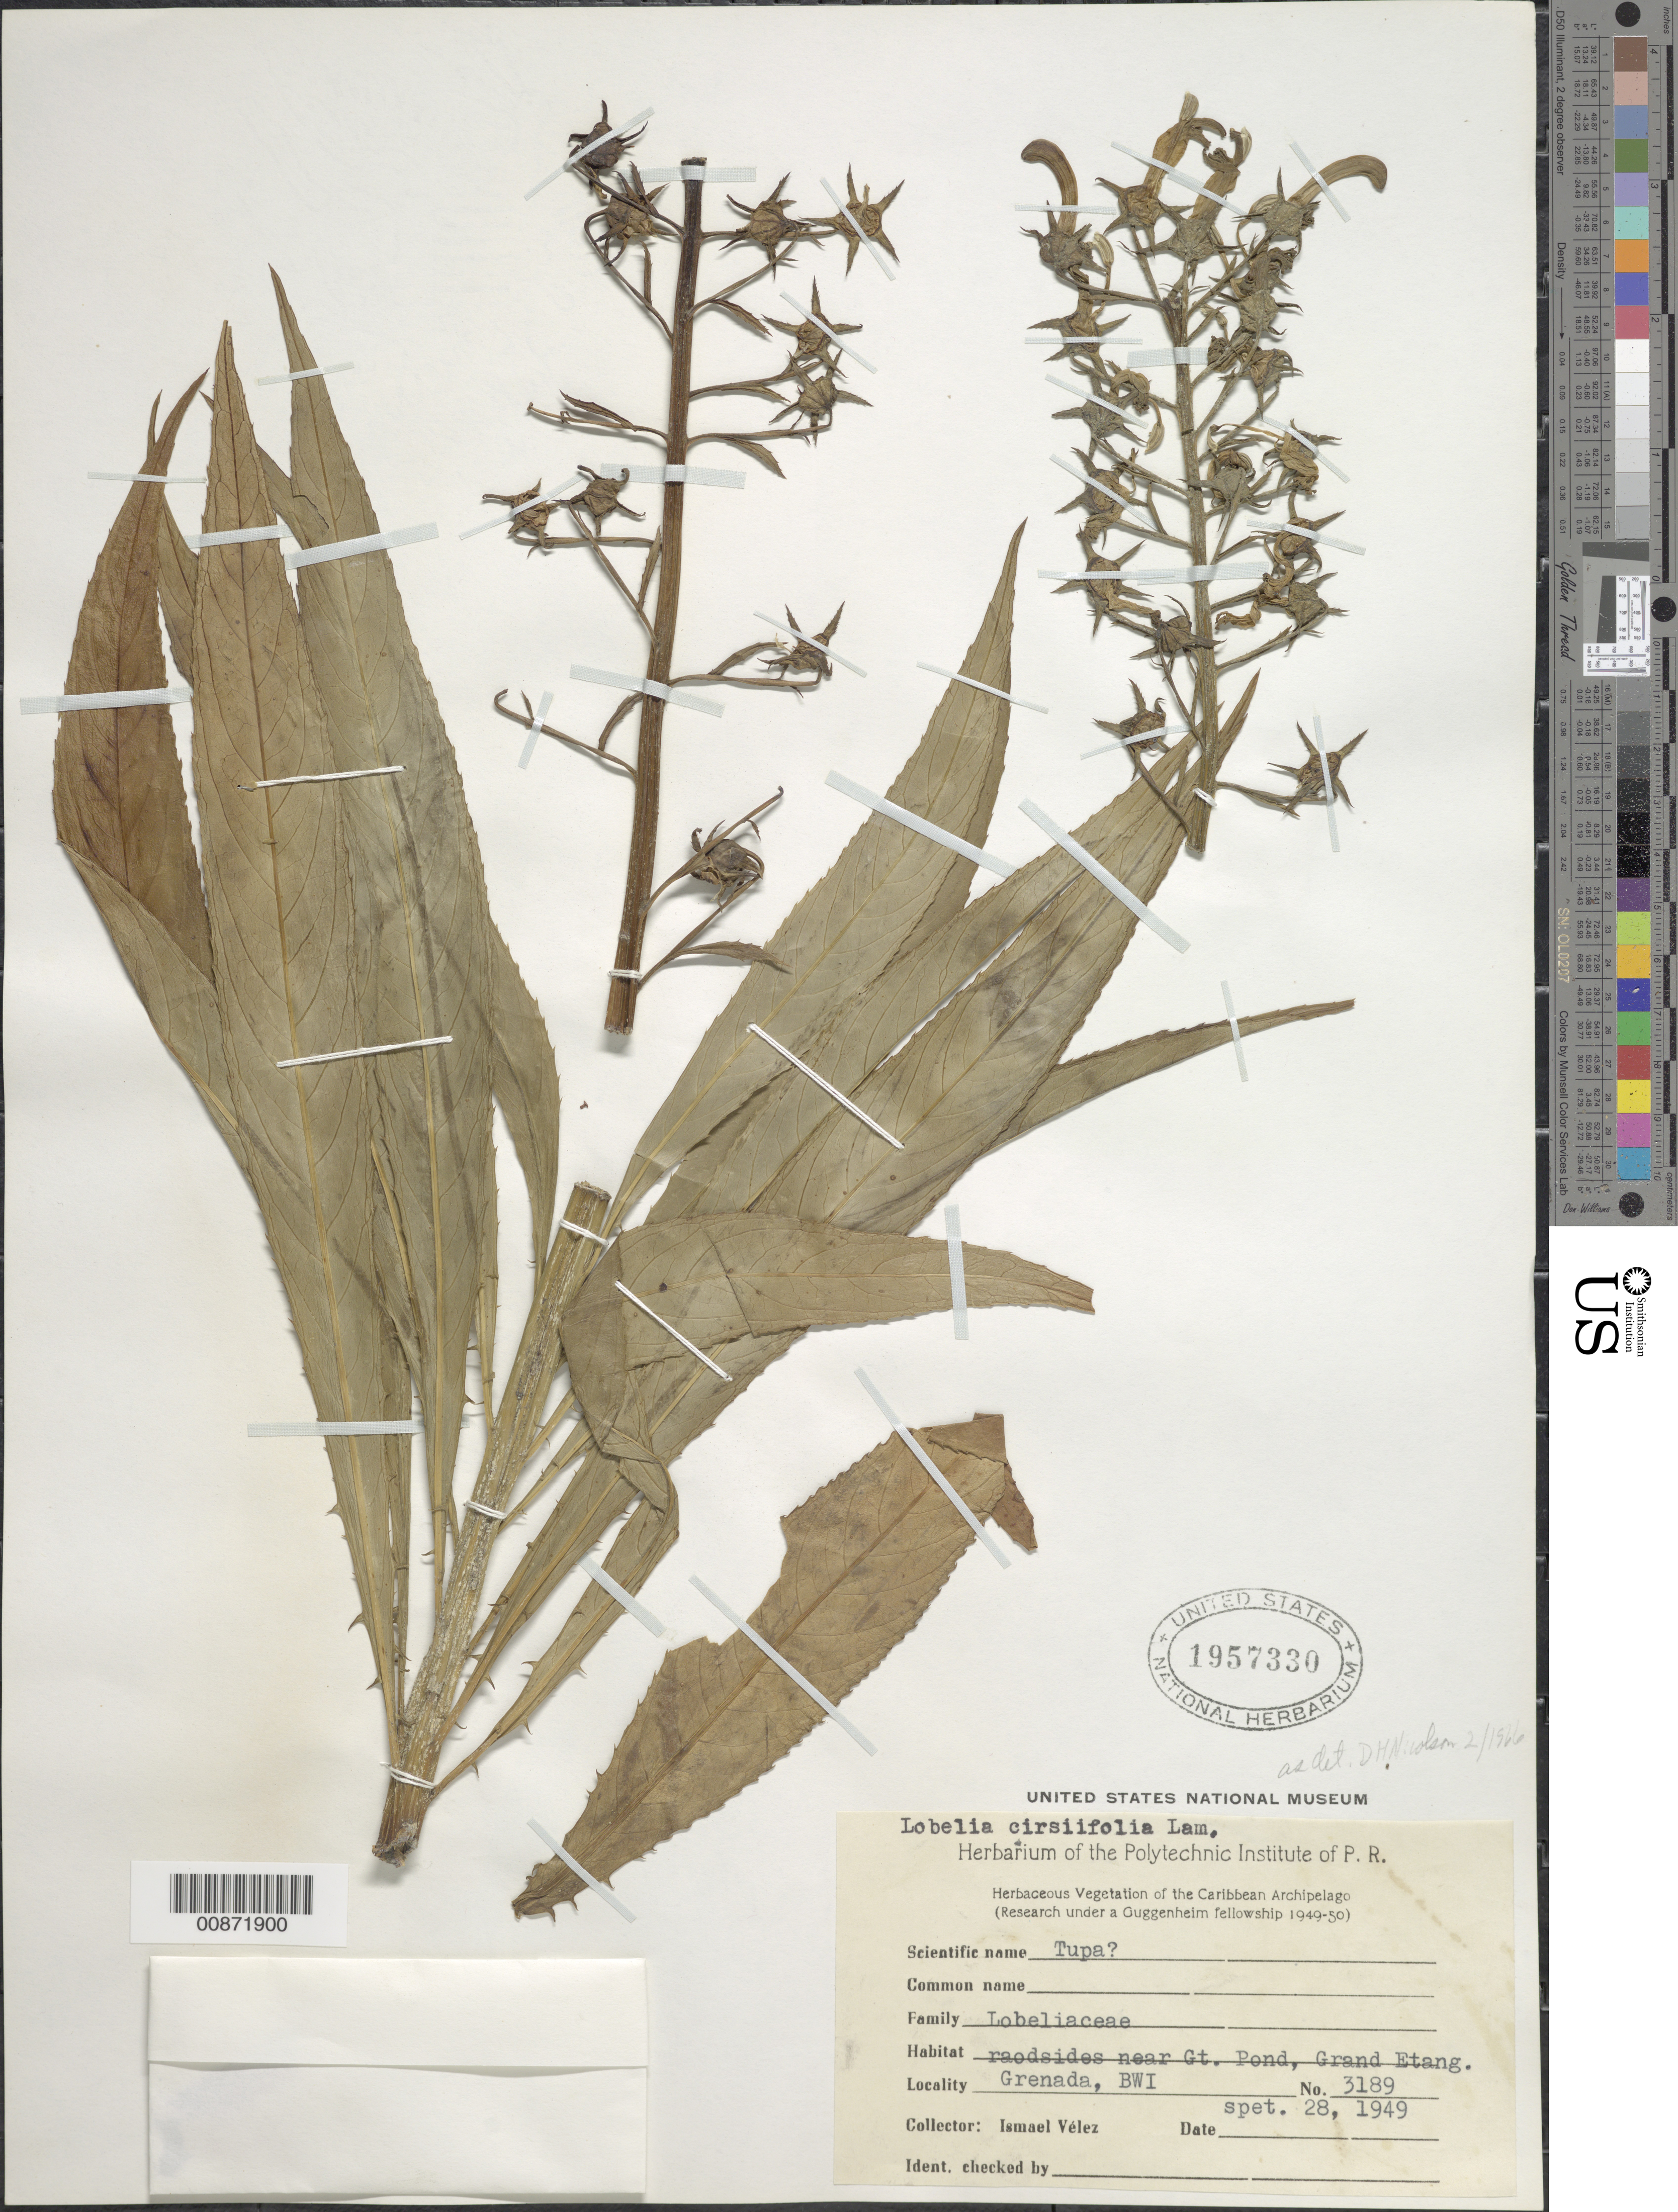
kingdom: Plantae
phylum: Tracheophyta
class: Magnoliopsida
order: Asterales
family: Campanulaceae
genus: Lobelia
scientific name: Lobelia cirsiifolia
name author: Lam.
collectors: I. Vélez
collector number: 3189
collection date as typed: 28 Sep 1949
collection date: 1949-09-28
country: Grenada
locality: Near Gt. Pond, Grand Etang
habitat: Roadside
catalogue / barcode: US 1957330